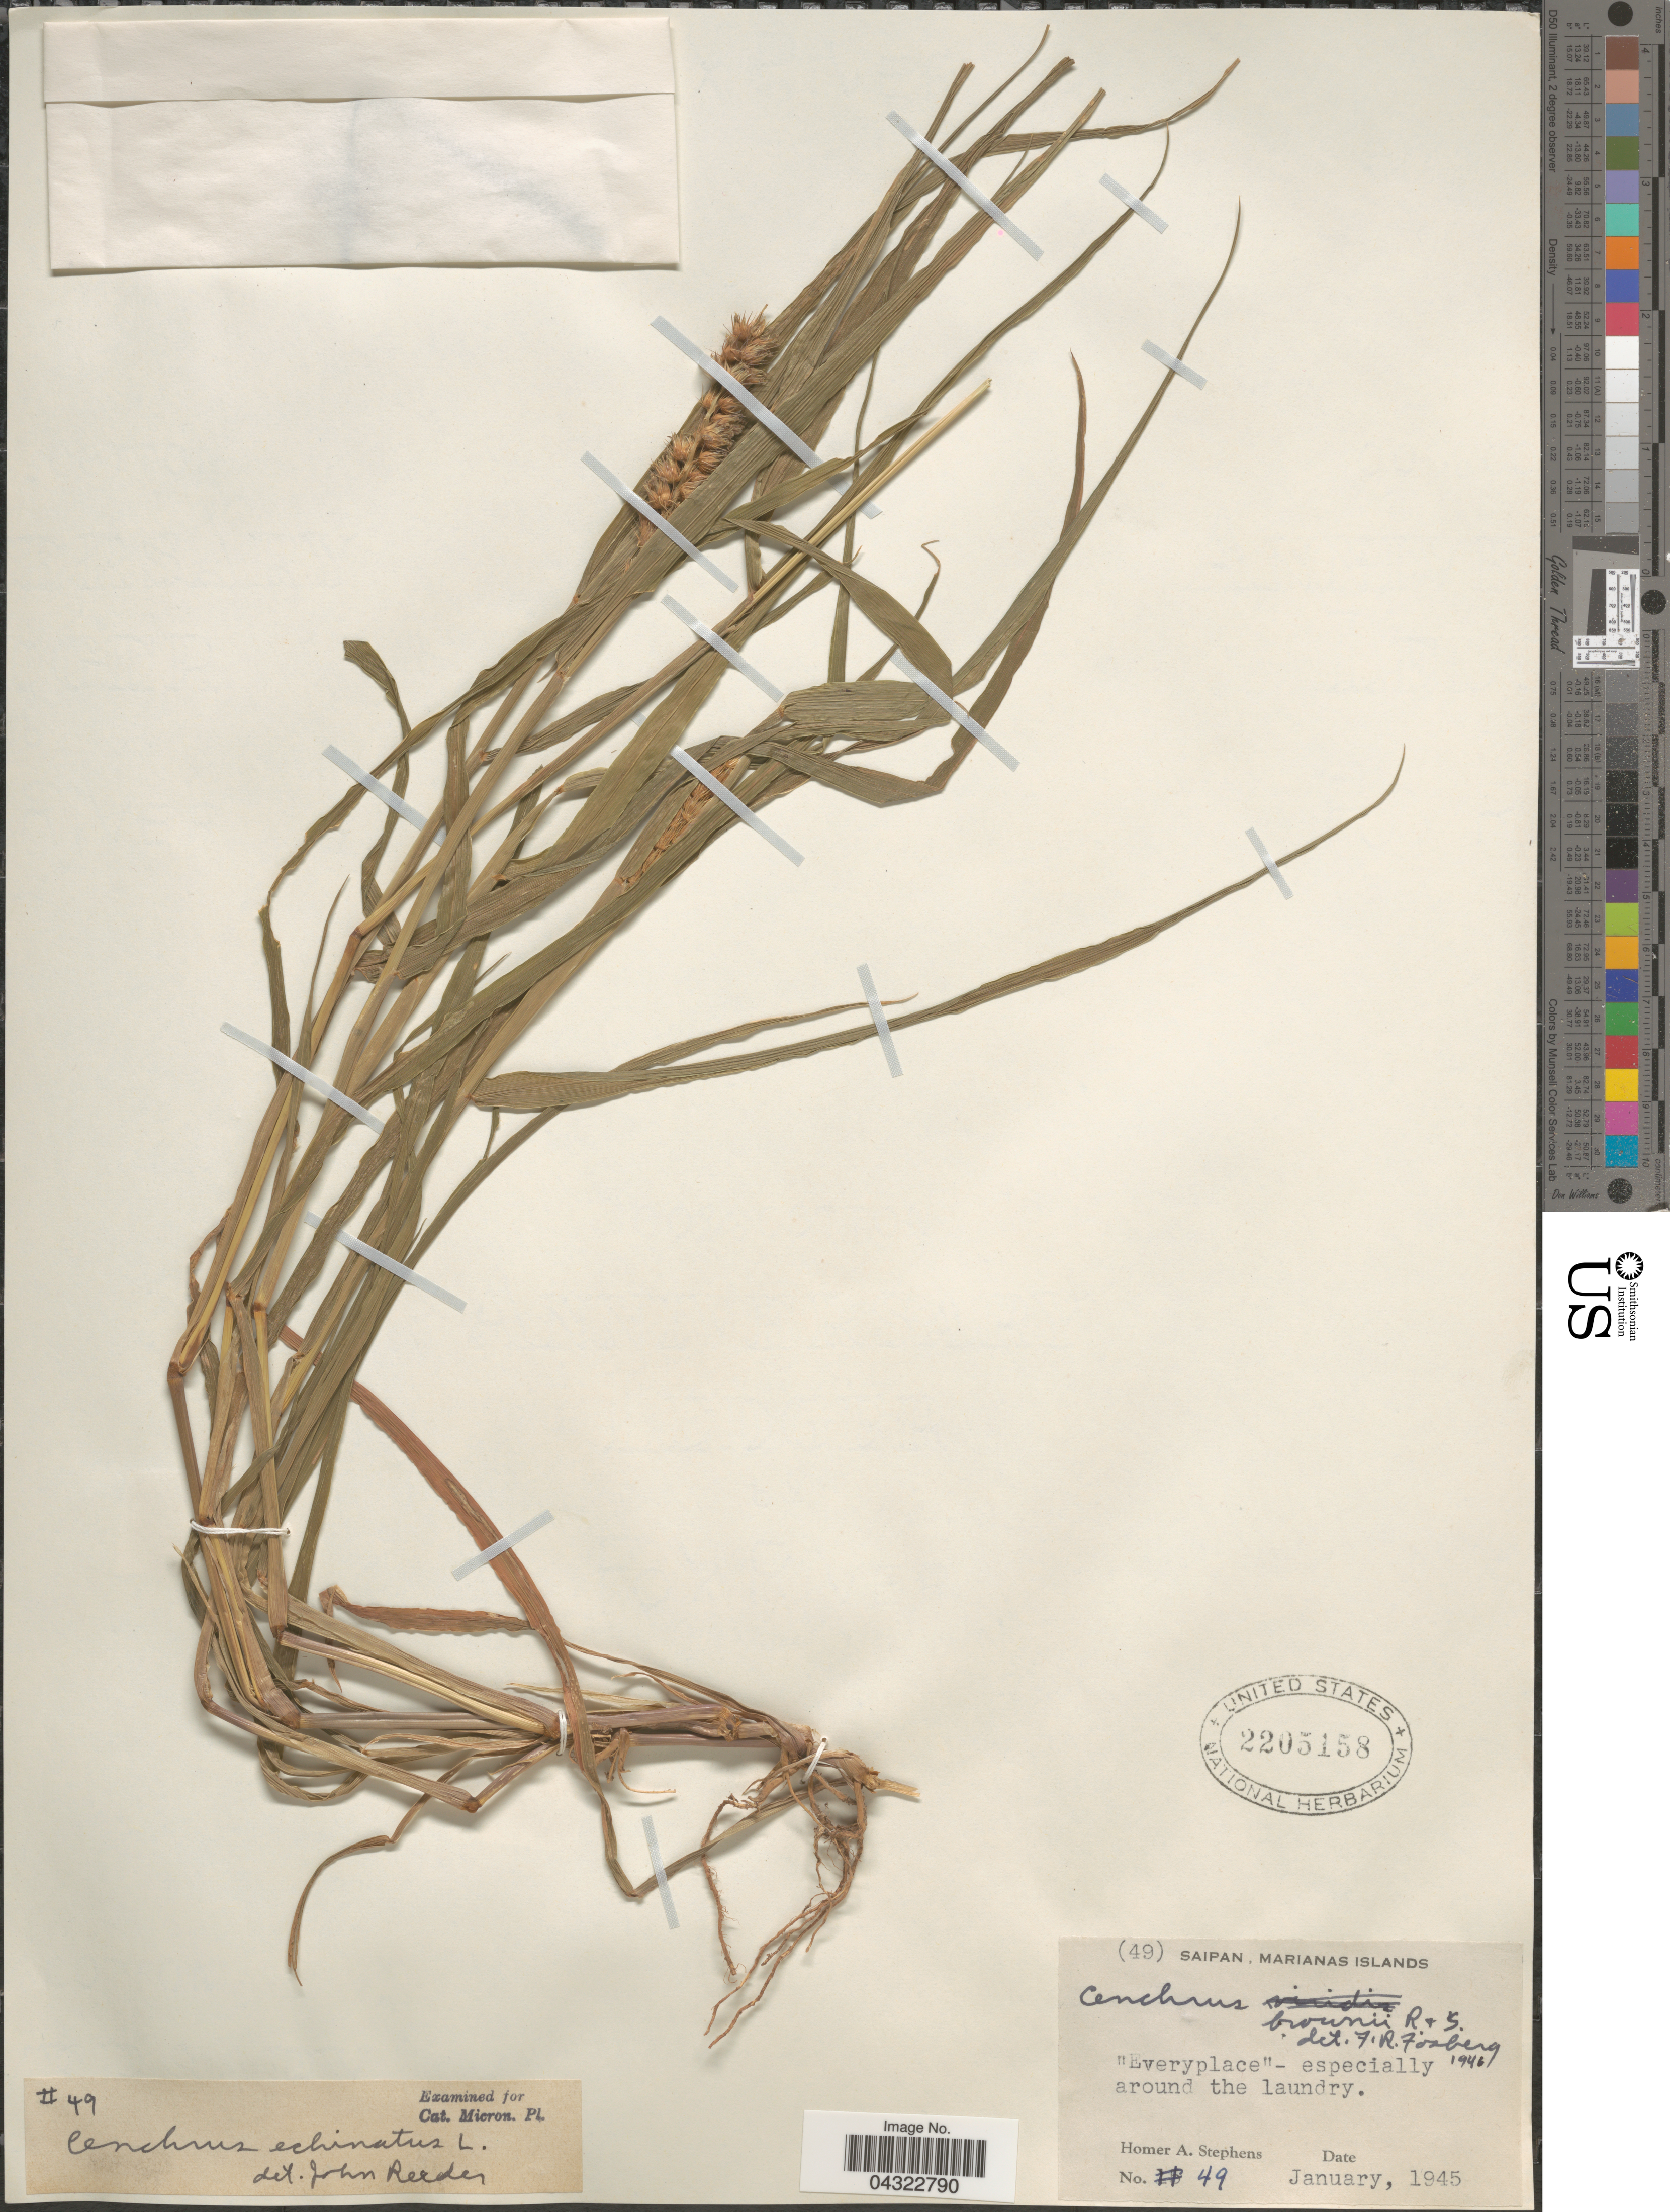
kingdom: Plantae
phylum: Tracheophyta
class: Liliopsida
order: Poales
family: Poaceae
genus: Cenchrus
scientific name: Cenchrus echinatus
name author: L.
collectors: H. Stephens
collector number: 49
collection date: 1945-01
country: Northern Mariana Islands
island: Saipan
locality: Saipan, Marianas Islands.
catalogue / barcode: US 2205158